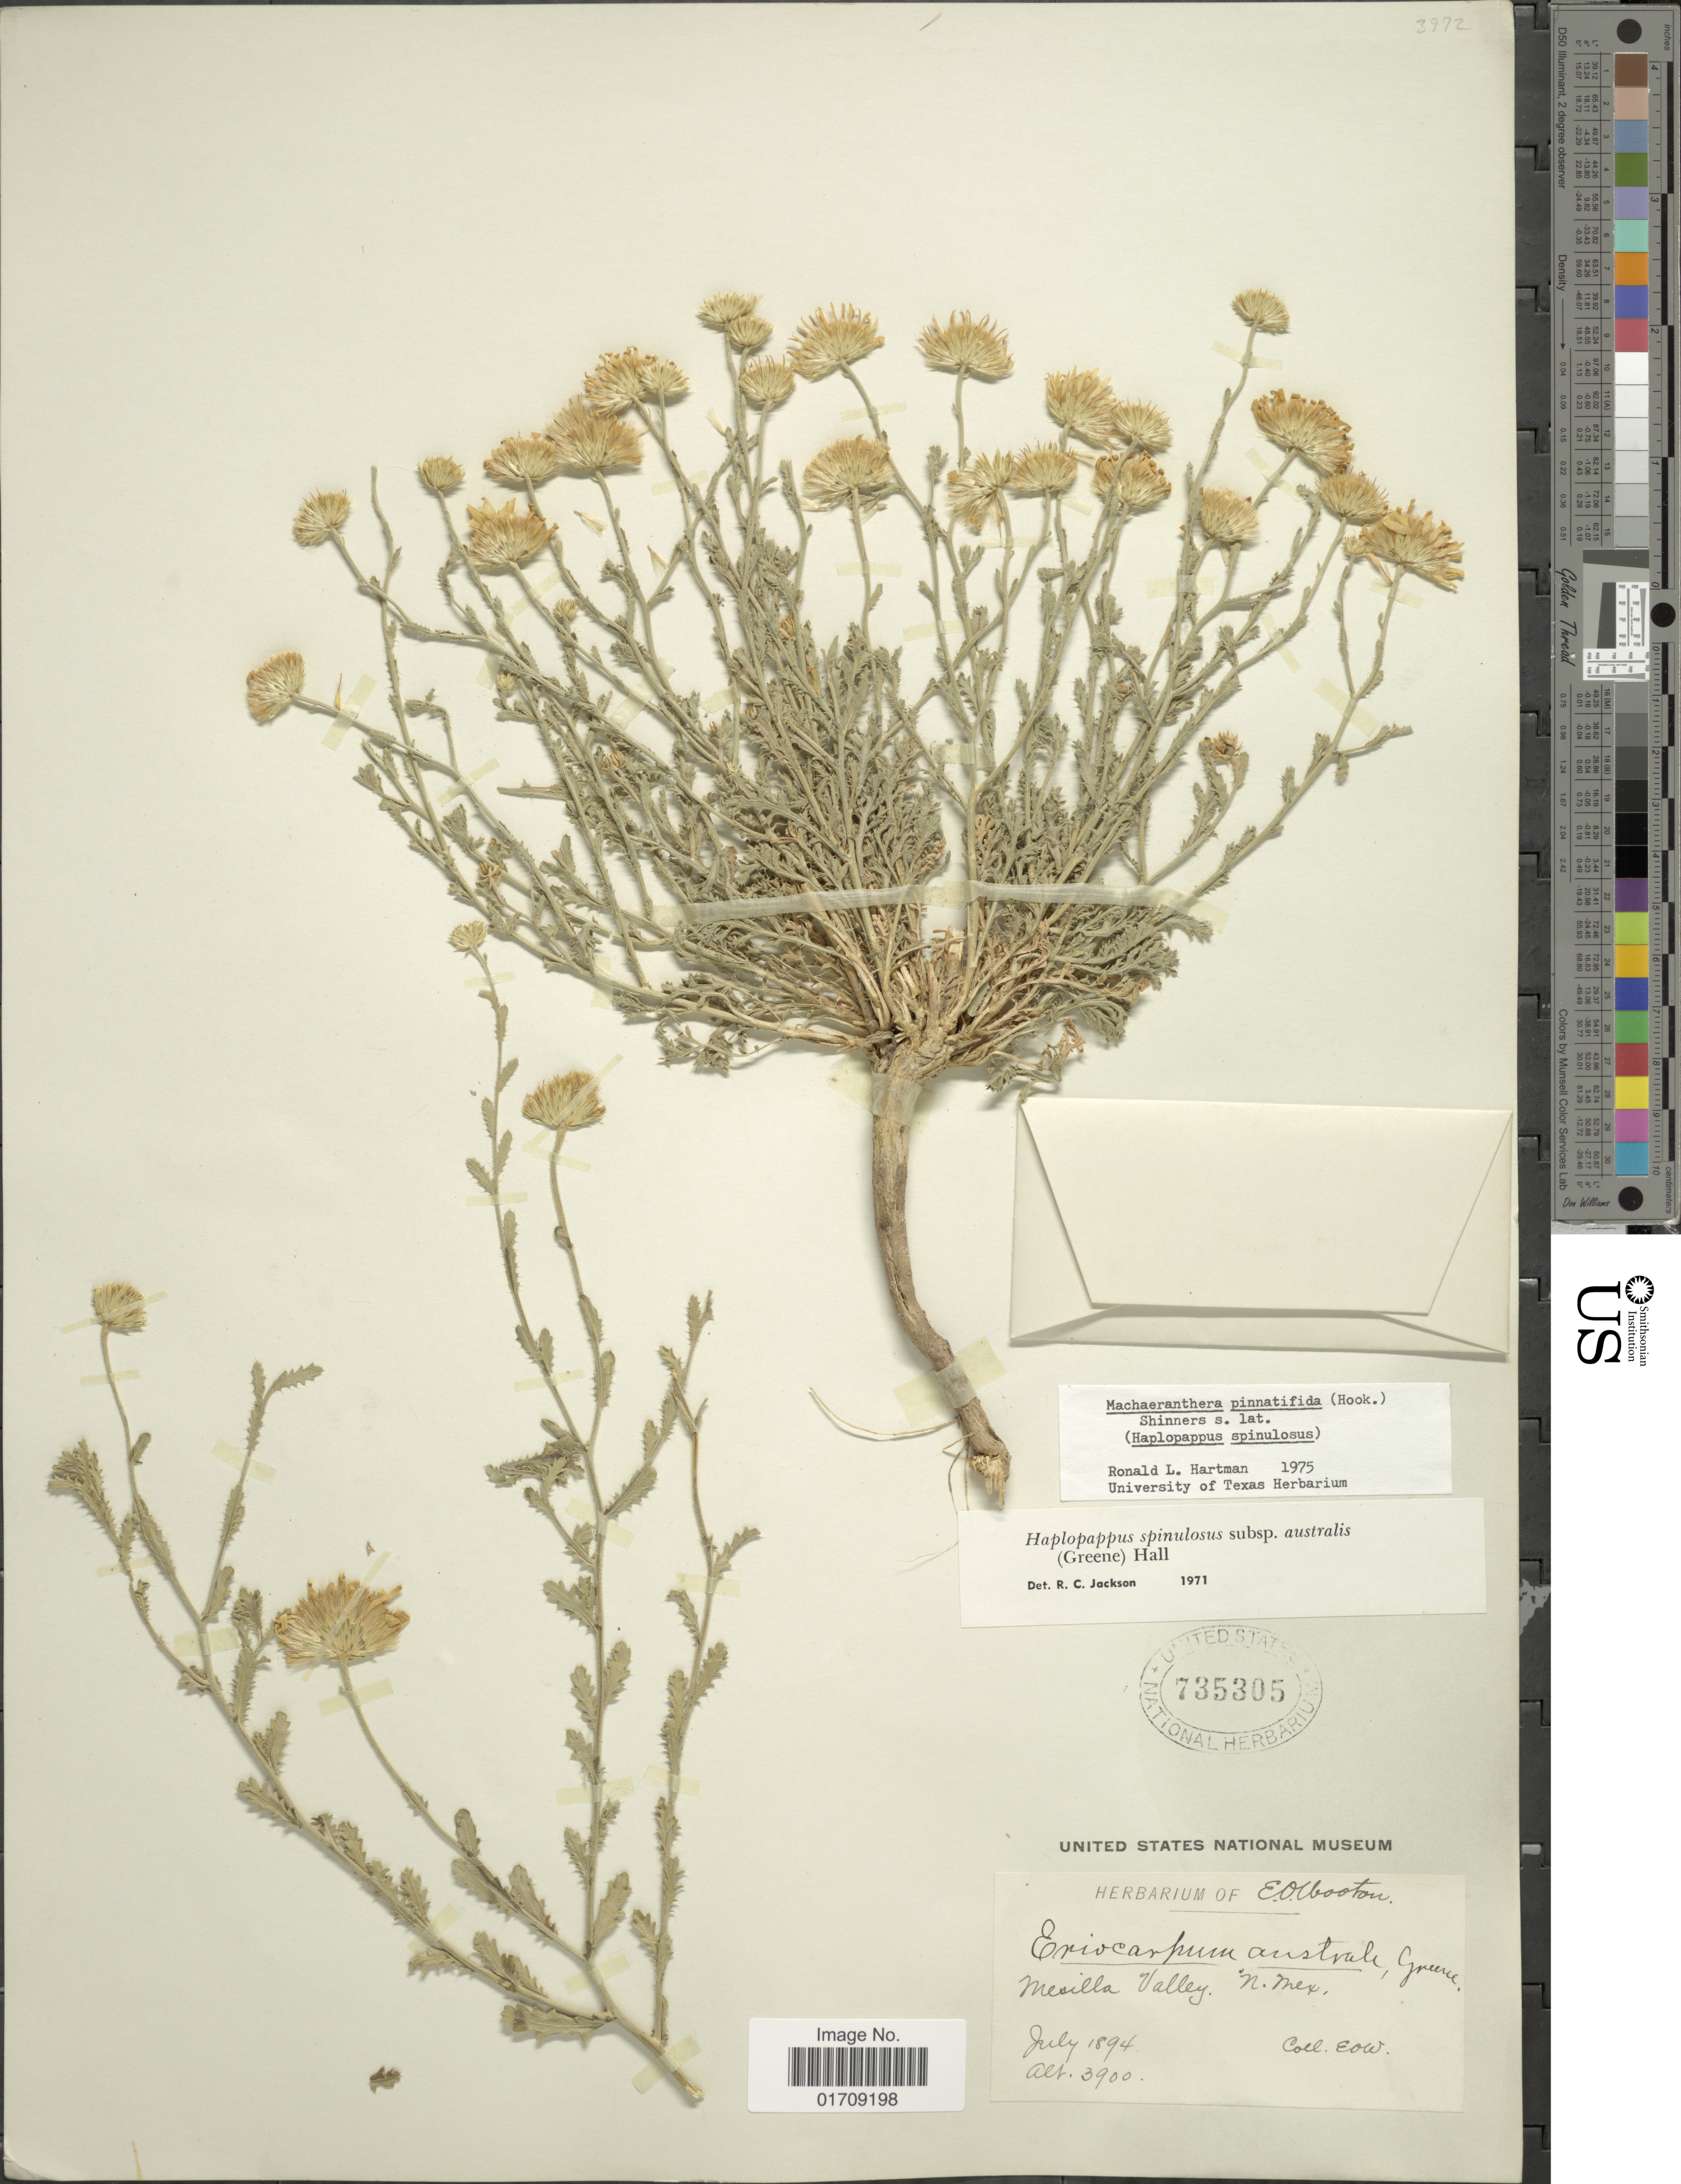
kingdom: Plantae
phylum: Tracheophyta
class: Magnoliopsida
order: Asterales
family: Asteraceae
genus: Machaeranthera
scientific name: Machaeranthera pinnatifida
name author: (Hook.) Shinners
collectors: E. O. Wooton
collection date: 1894-07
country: United States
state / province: New Mexico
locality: Mesilla Valley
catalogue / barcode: US 735305